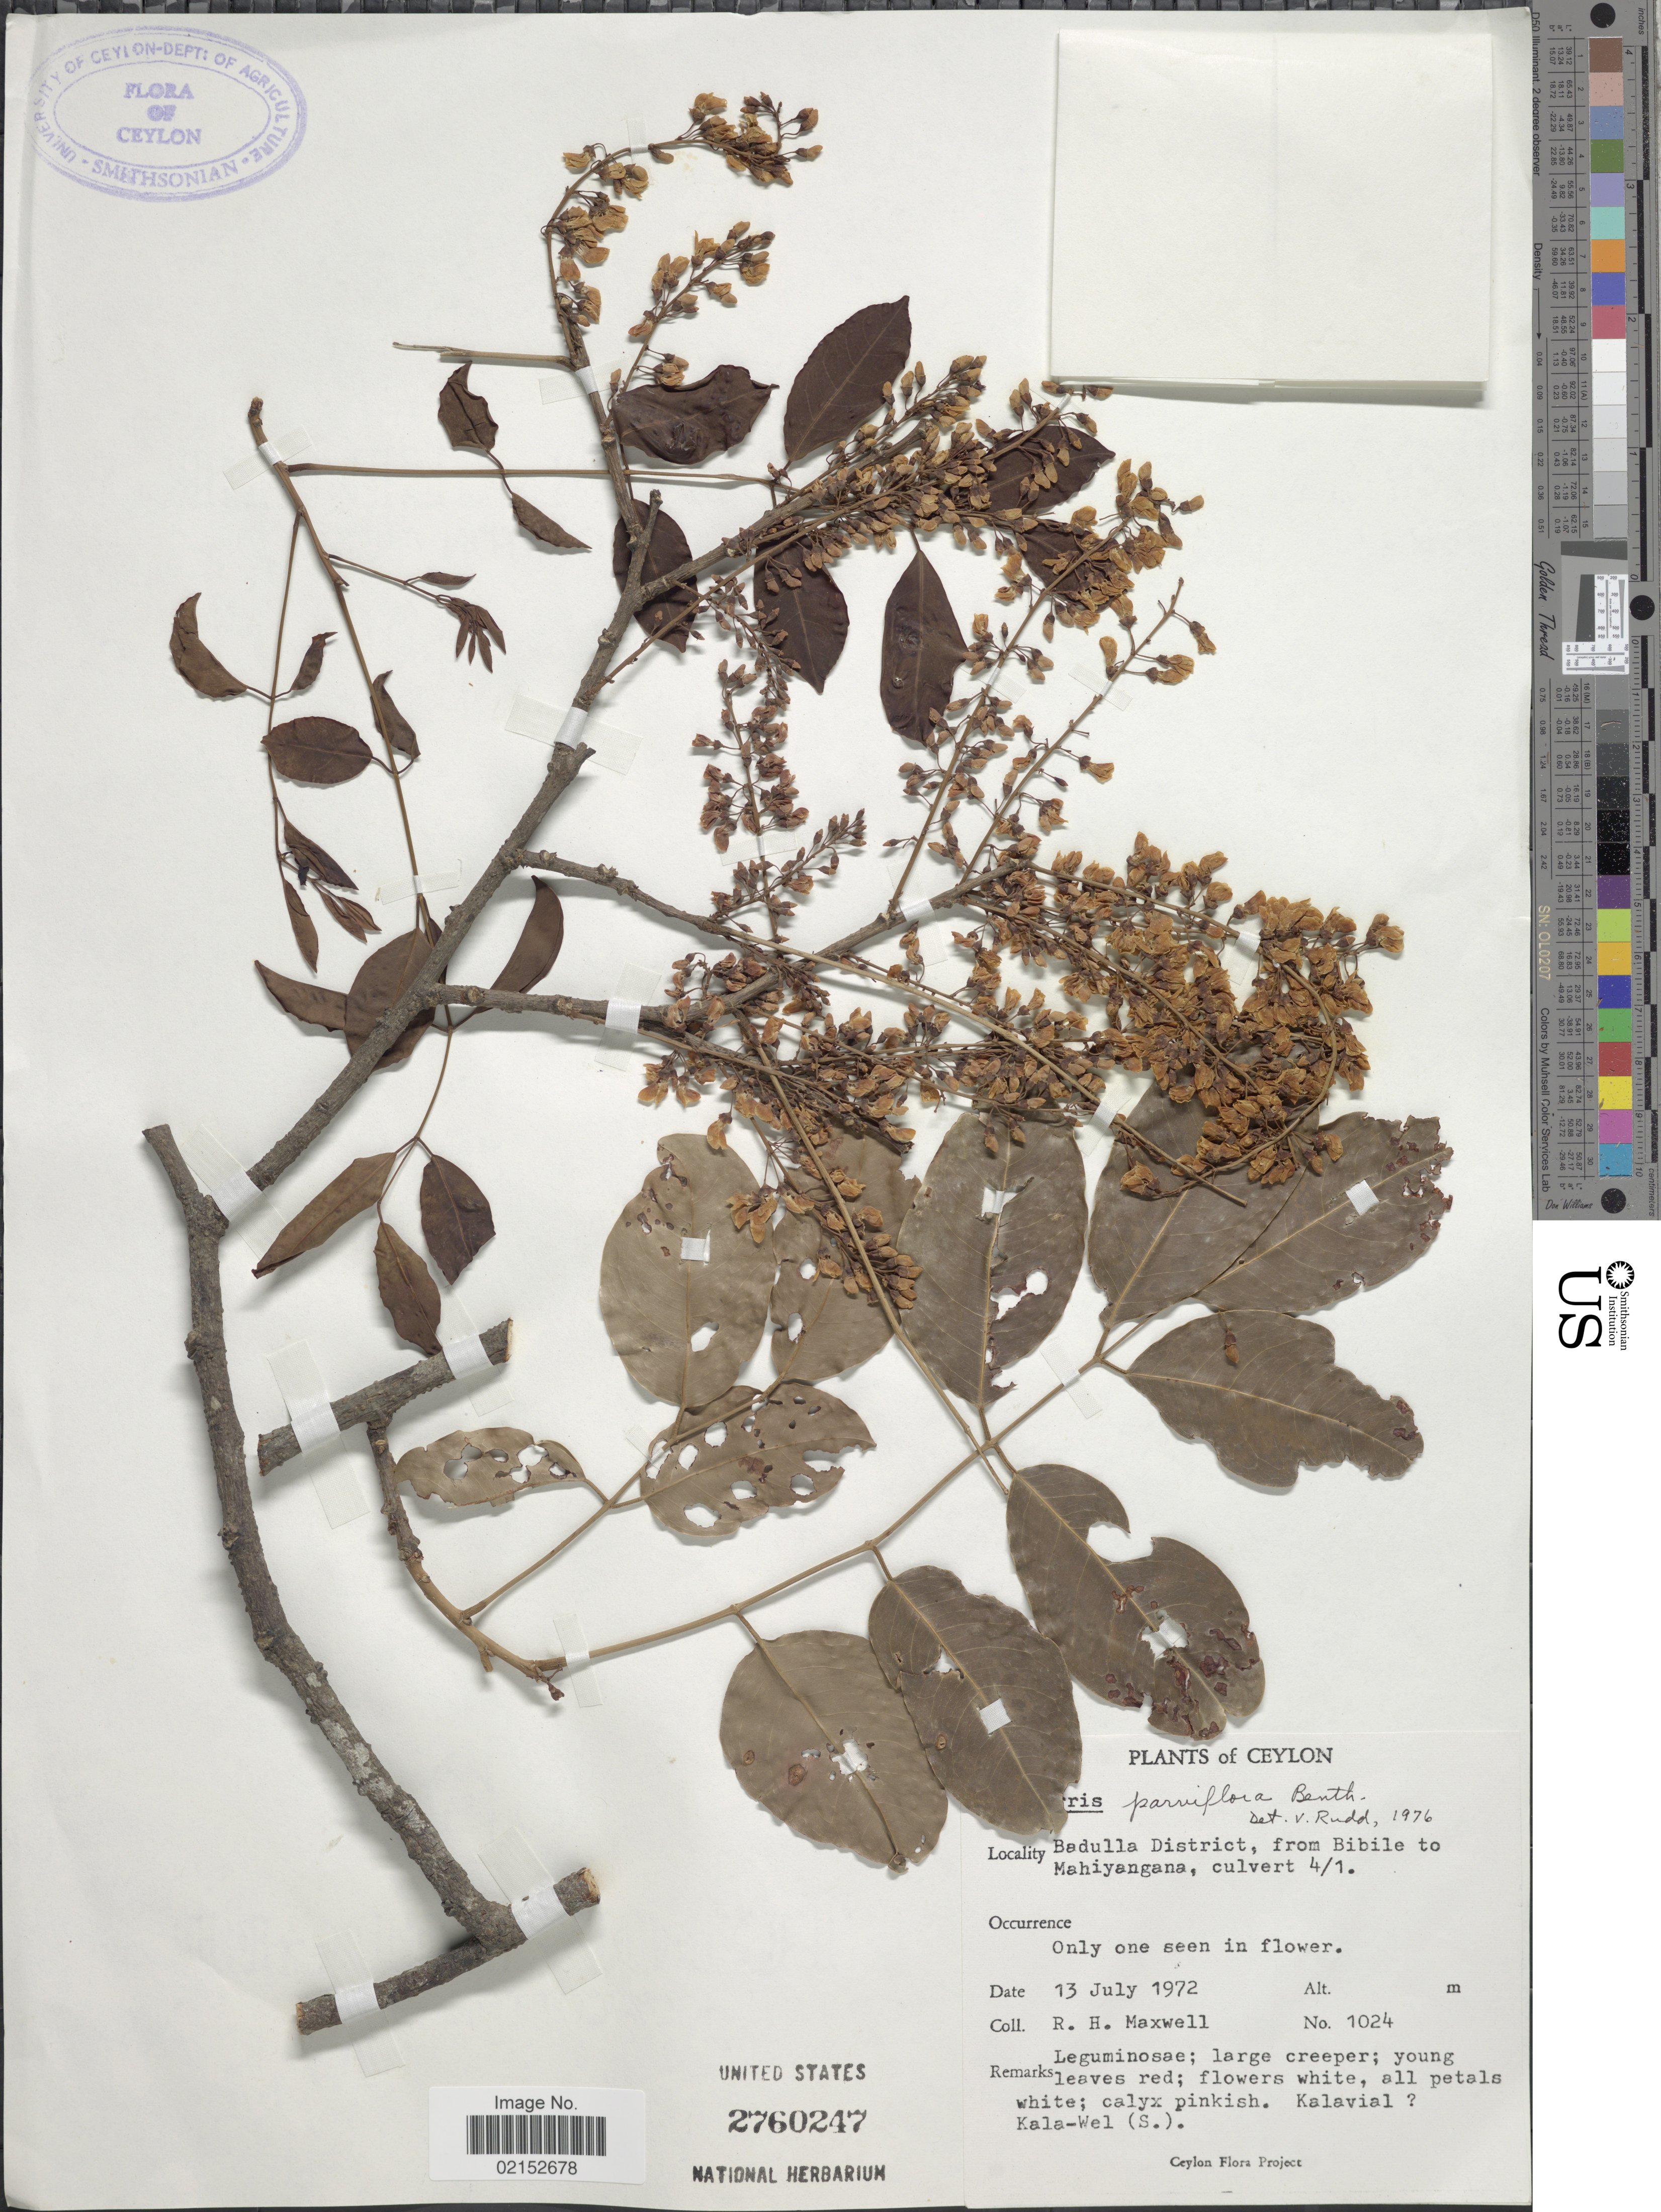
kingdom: Plantae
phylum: Tracheophyta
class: Magnoliopsida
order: Fabales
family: Fabaceae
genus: Derris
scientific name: Derris parviflora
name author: Benth.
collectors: R. Maxwell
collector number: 1024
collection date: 1972-07-13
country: Sri Lanka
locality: Ceylon. Badulla District, from Bibile to Mahiyangana, culvert 4/1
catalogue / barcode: US 2760247